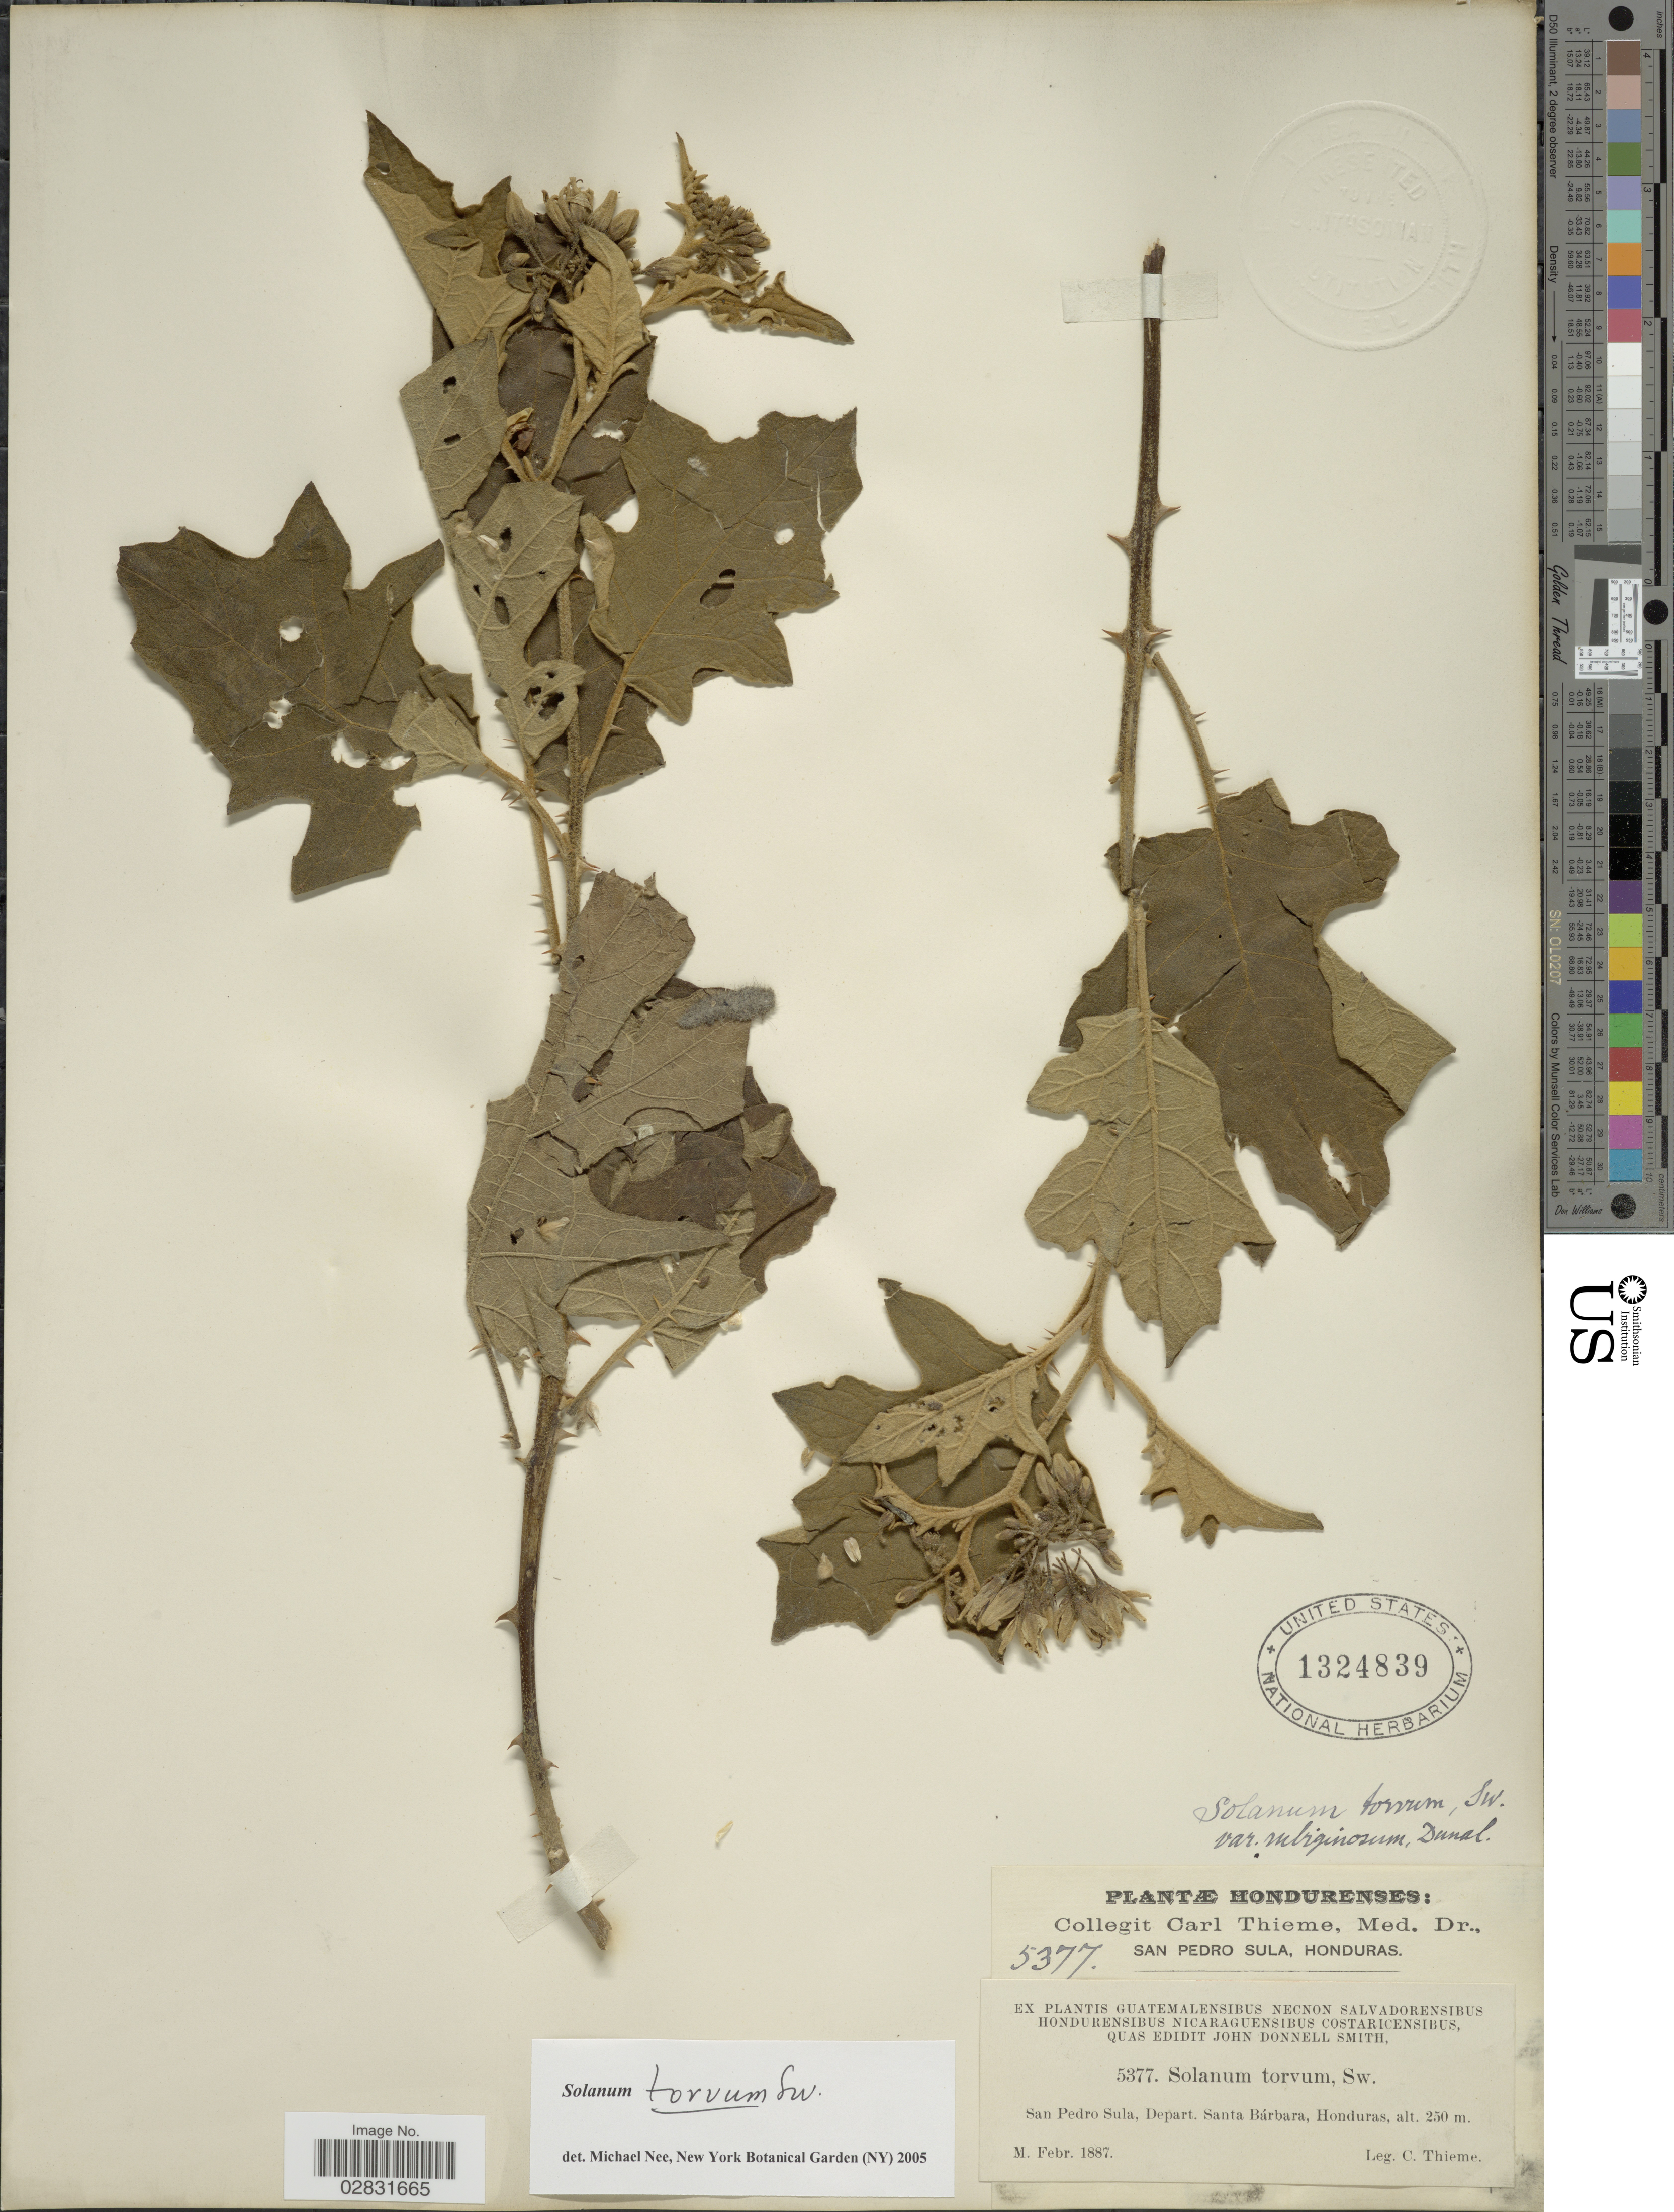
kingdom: Plantae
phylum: Tracheophyta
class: Magnoliopsida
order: Solanales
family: Solanaceae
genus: Solanum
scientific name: Solanum torvum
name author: Sw.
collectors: C. Thieme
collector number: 5377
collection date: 1887-02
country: Honduras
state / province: Santa Bárbara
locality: San Pedro Sula, Depart. Santa Bárbara.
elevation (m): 250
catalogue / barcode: US 1324839